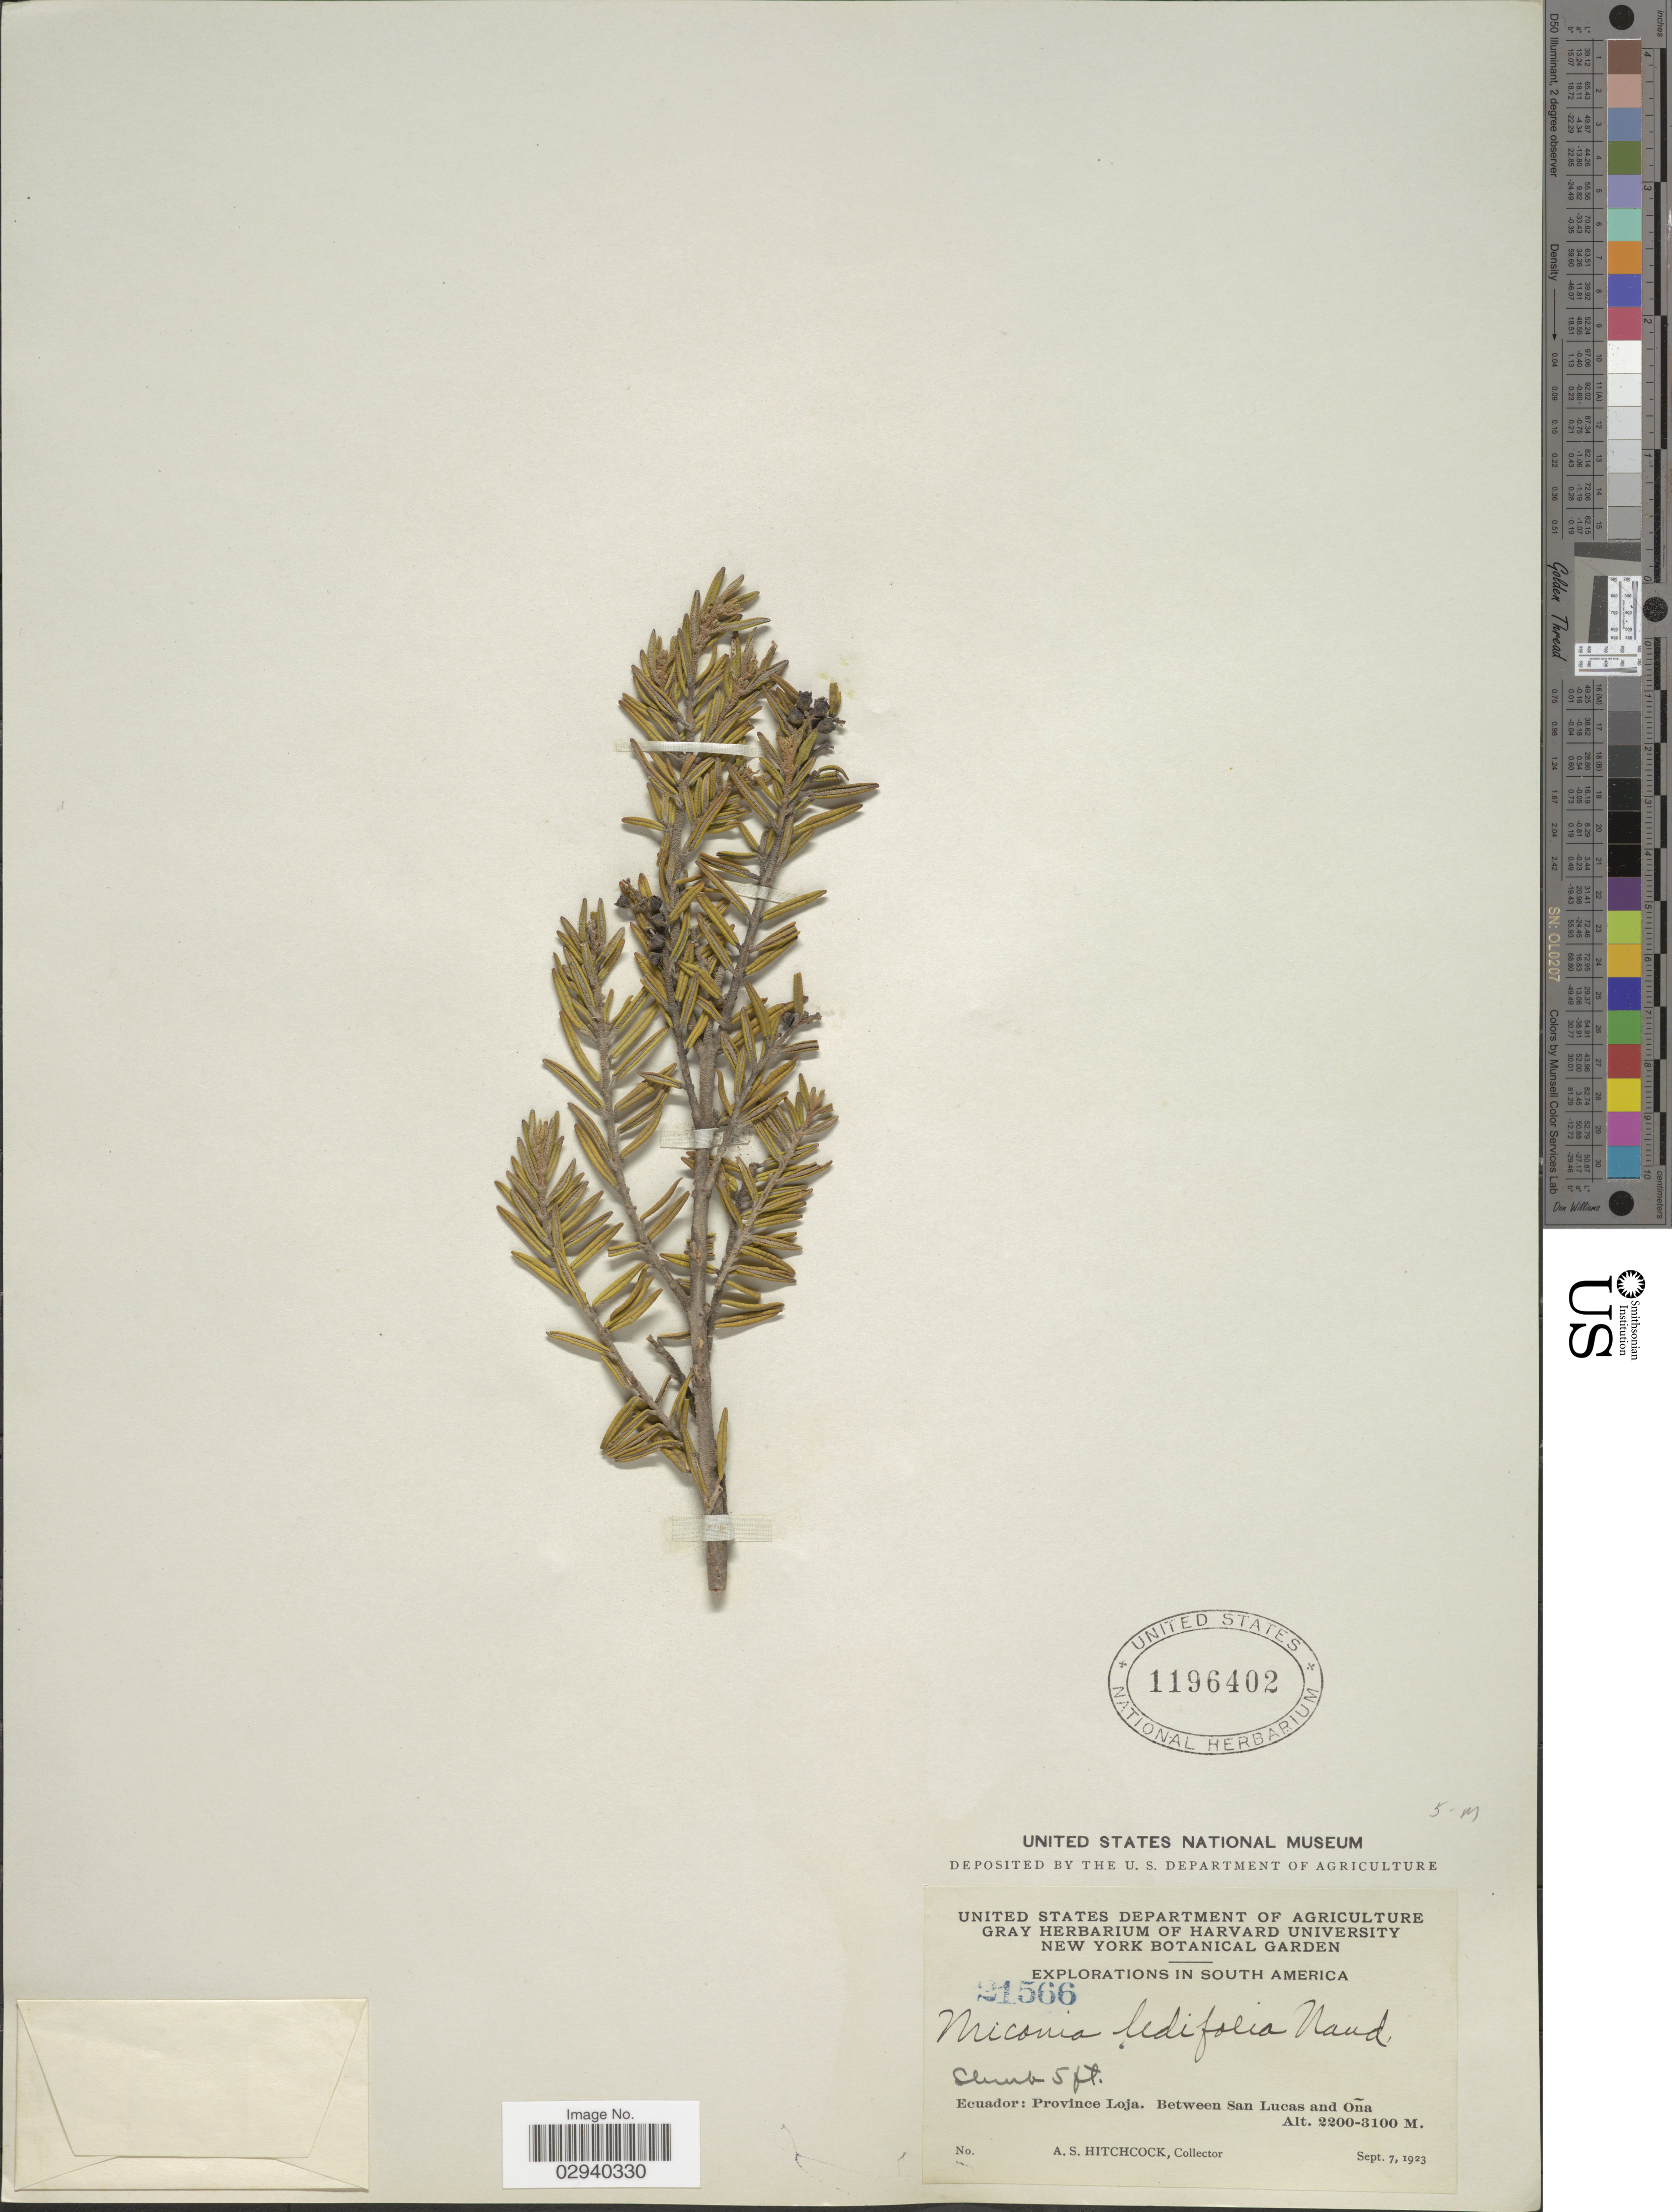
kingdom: Plantae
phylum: Tracheophyta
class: Magnoliopsida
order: Myrtales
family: Melastomataceae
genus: Miconia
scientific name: Miconia ledifolia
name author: (DC.) Naudin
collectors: A. S. Hitchcock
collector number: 21566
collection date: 1923-09-07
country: Ecuador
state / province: Loja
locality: Between San Lucas and Oña.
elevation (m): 2200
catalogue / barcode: US 1196402